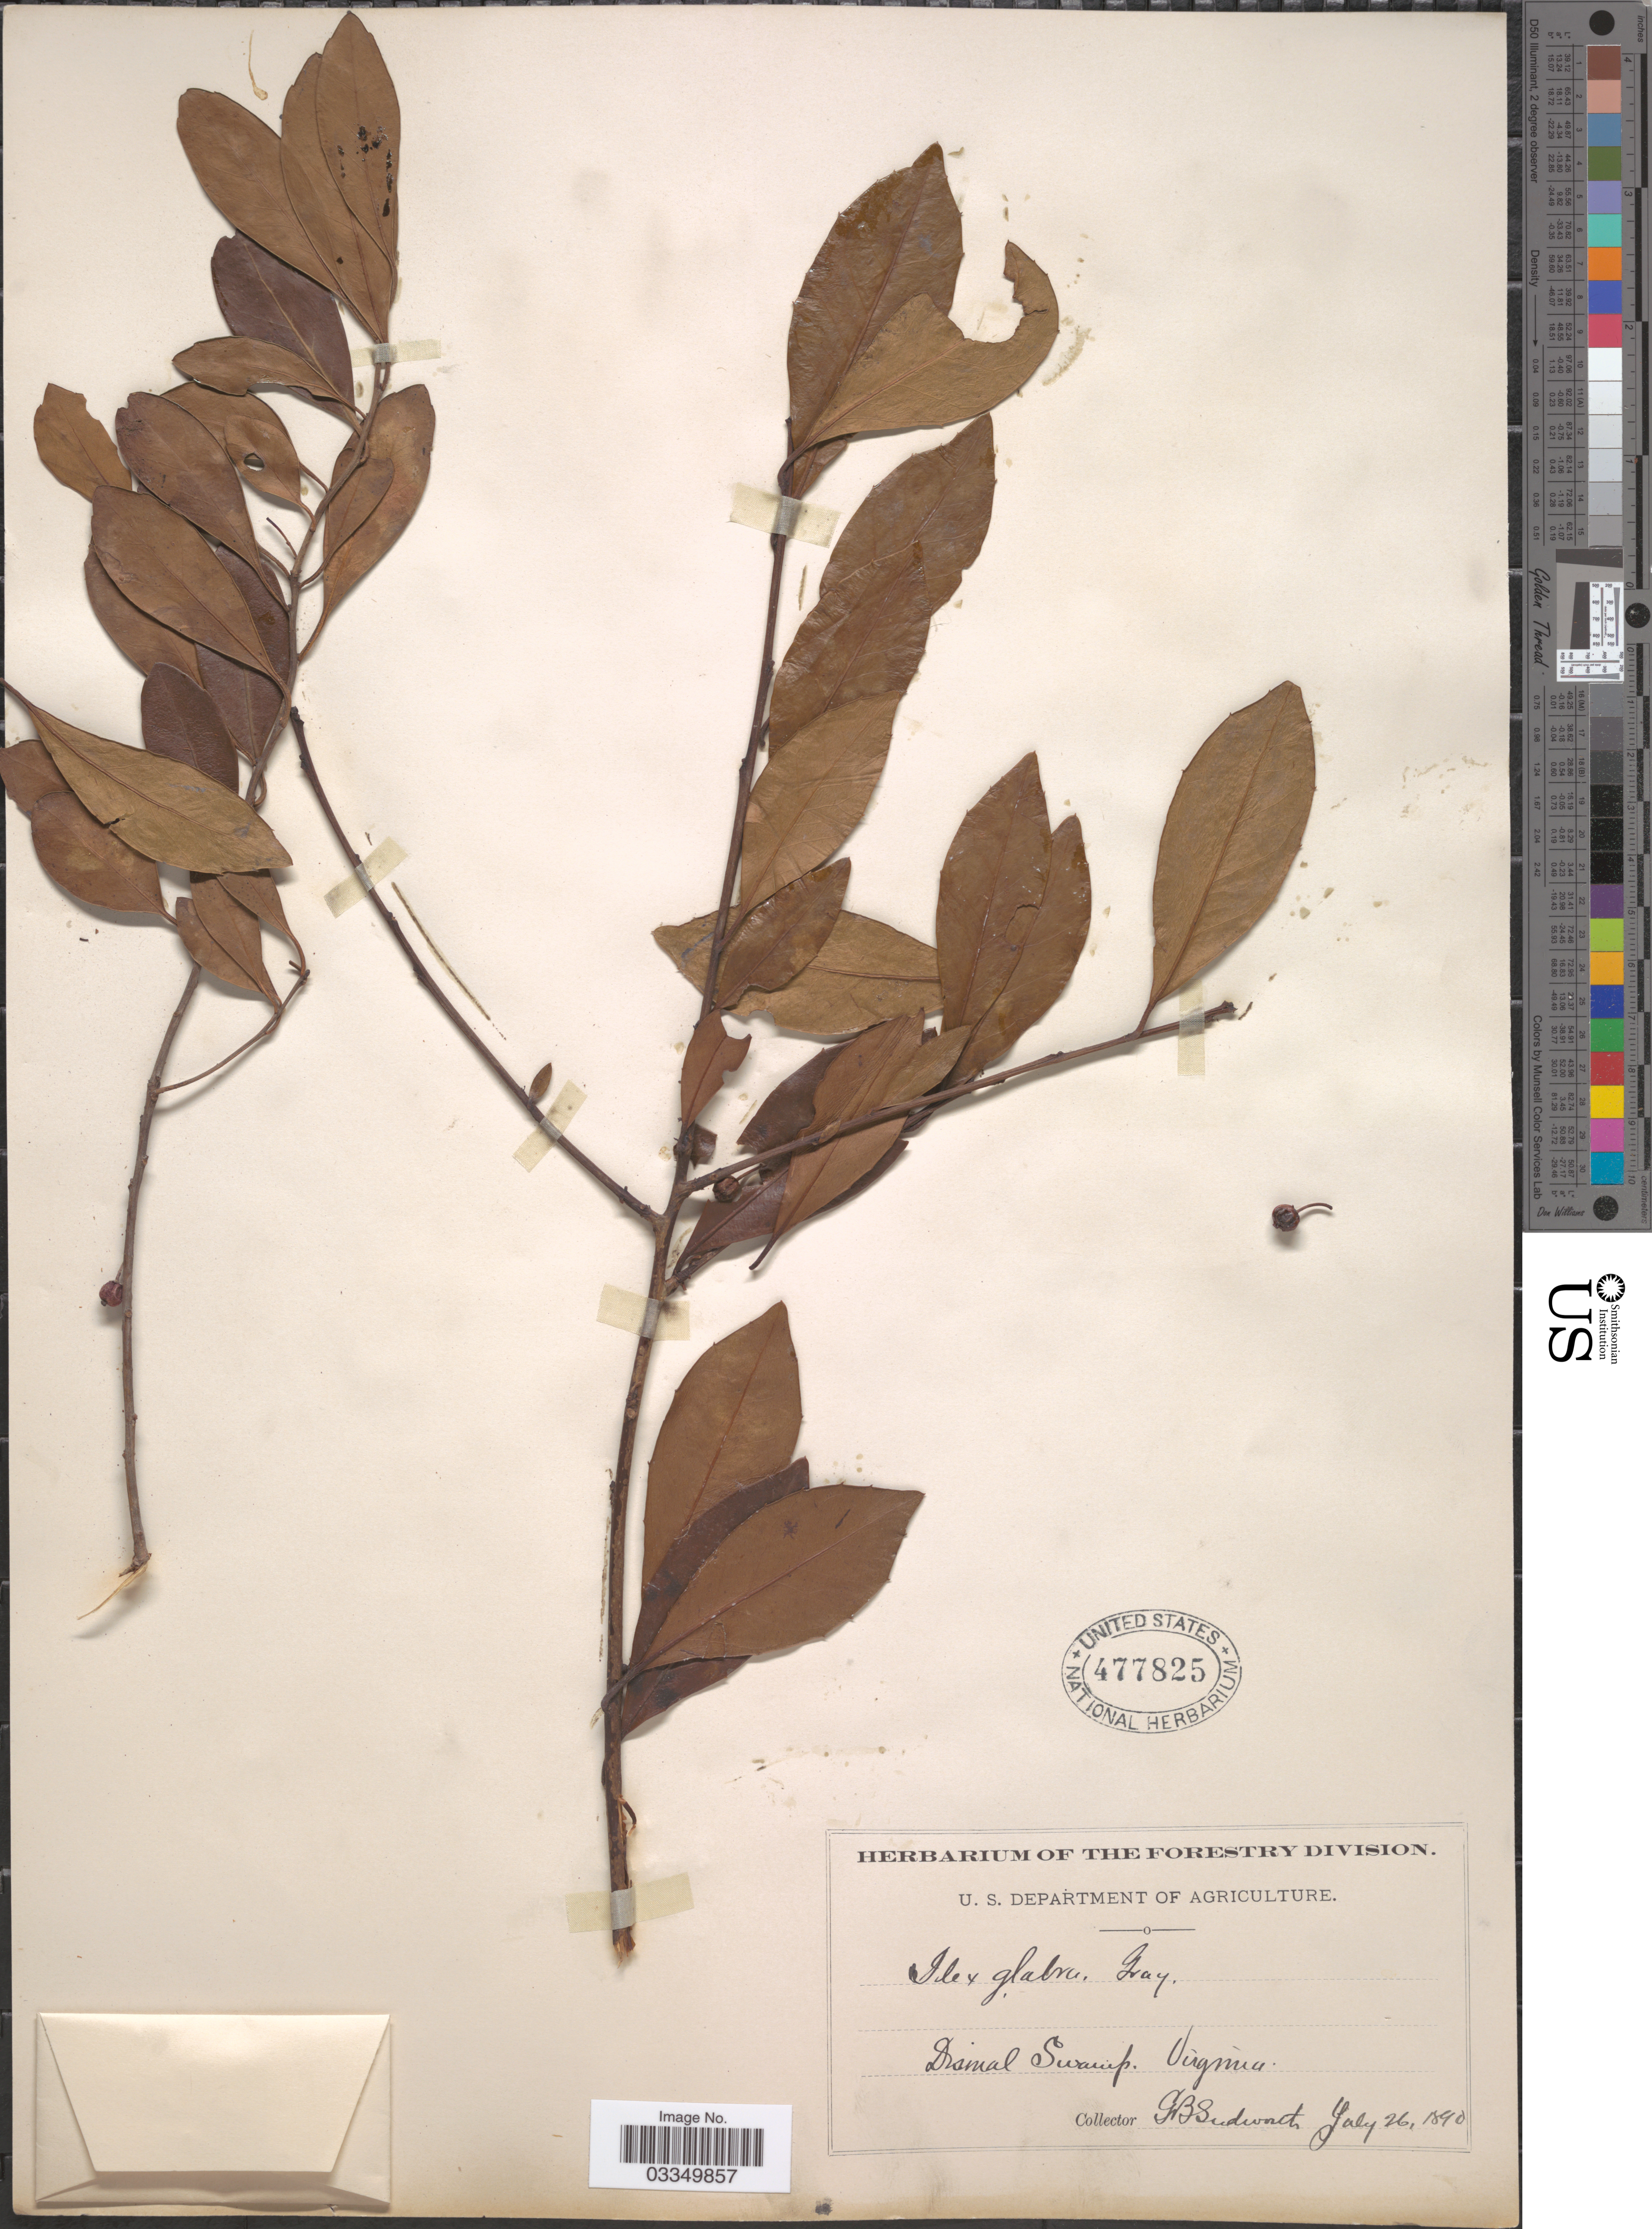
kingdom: Plantae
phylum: Tracheophyta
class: Magnoliopsida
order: Aquifoliales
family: Aquifoliaceae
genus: Ilex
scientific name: Ilex glabra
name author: (L.) A. Gray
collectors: G. B. Sudworth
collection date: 1890-07-26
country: United States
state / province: Virginia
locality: Dismal Swamp.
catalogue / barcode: US 477825